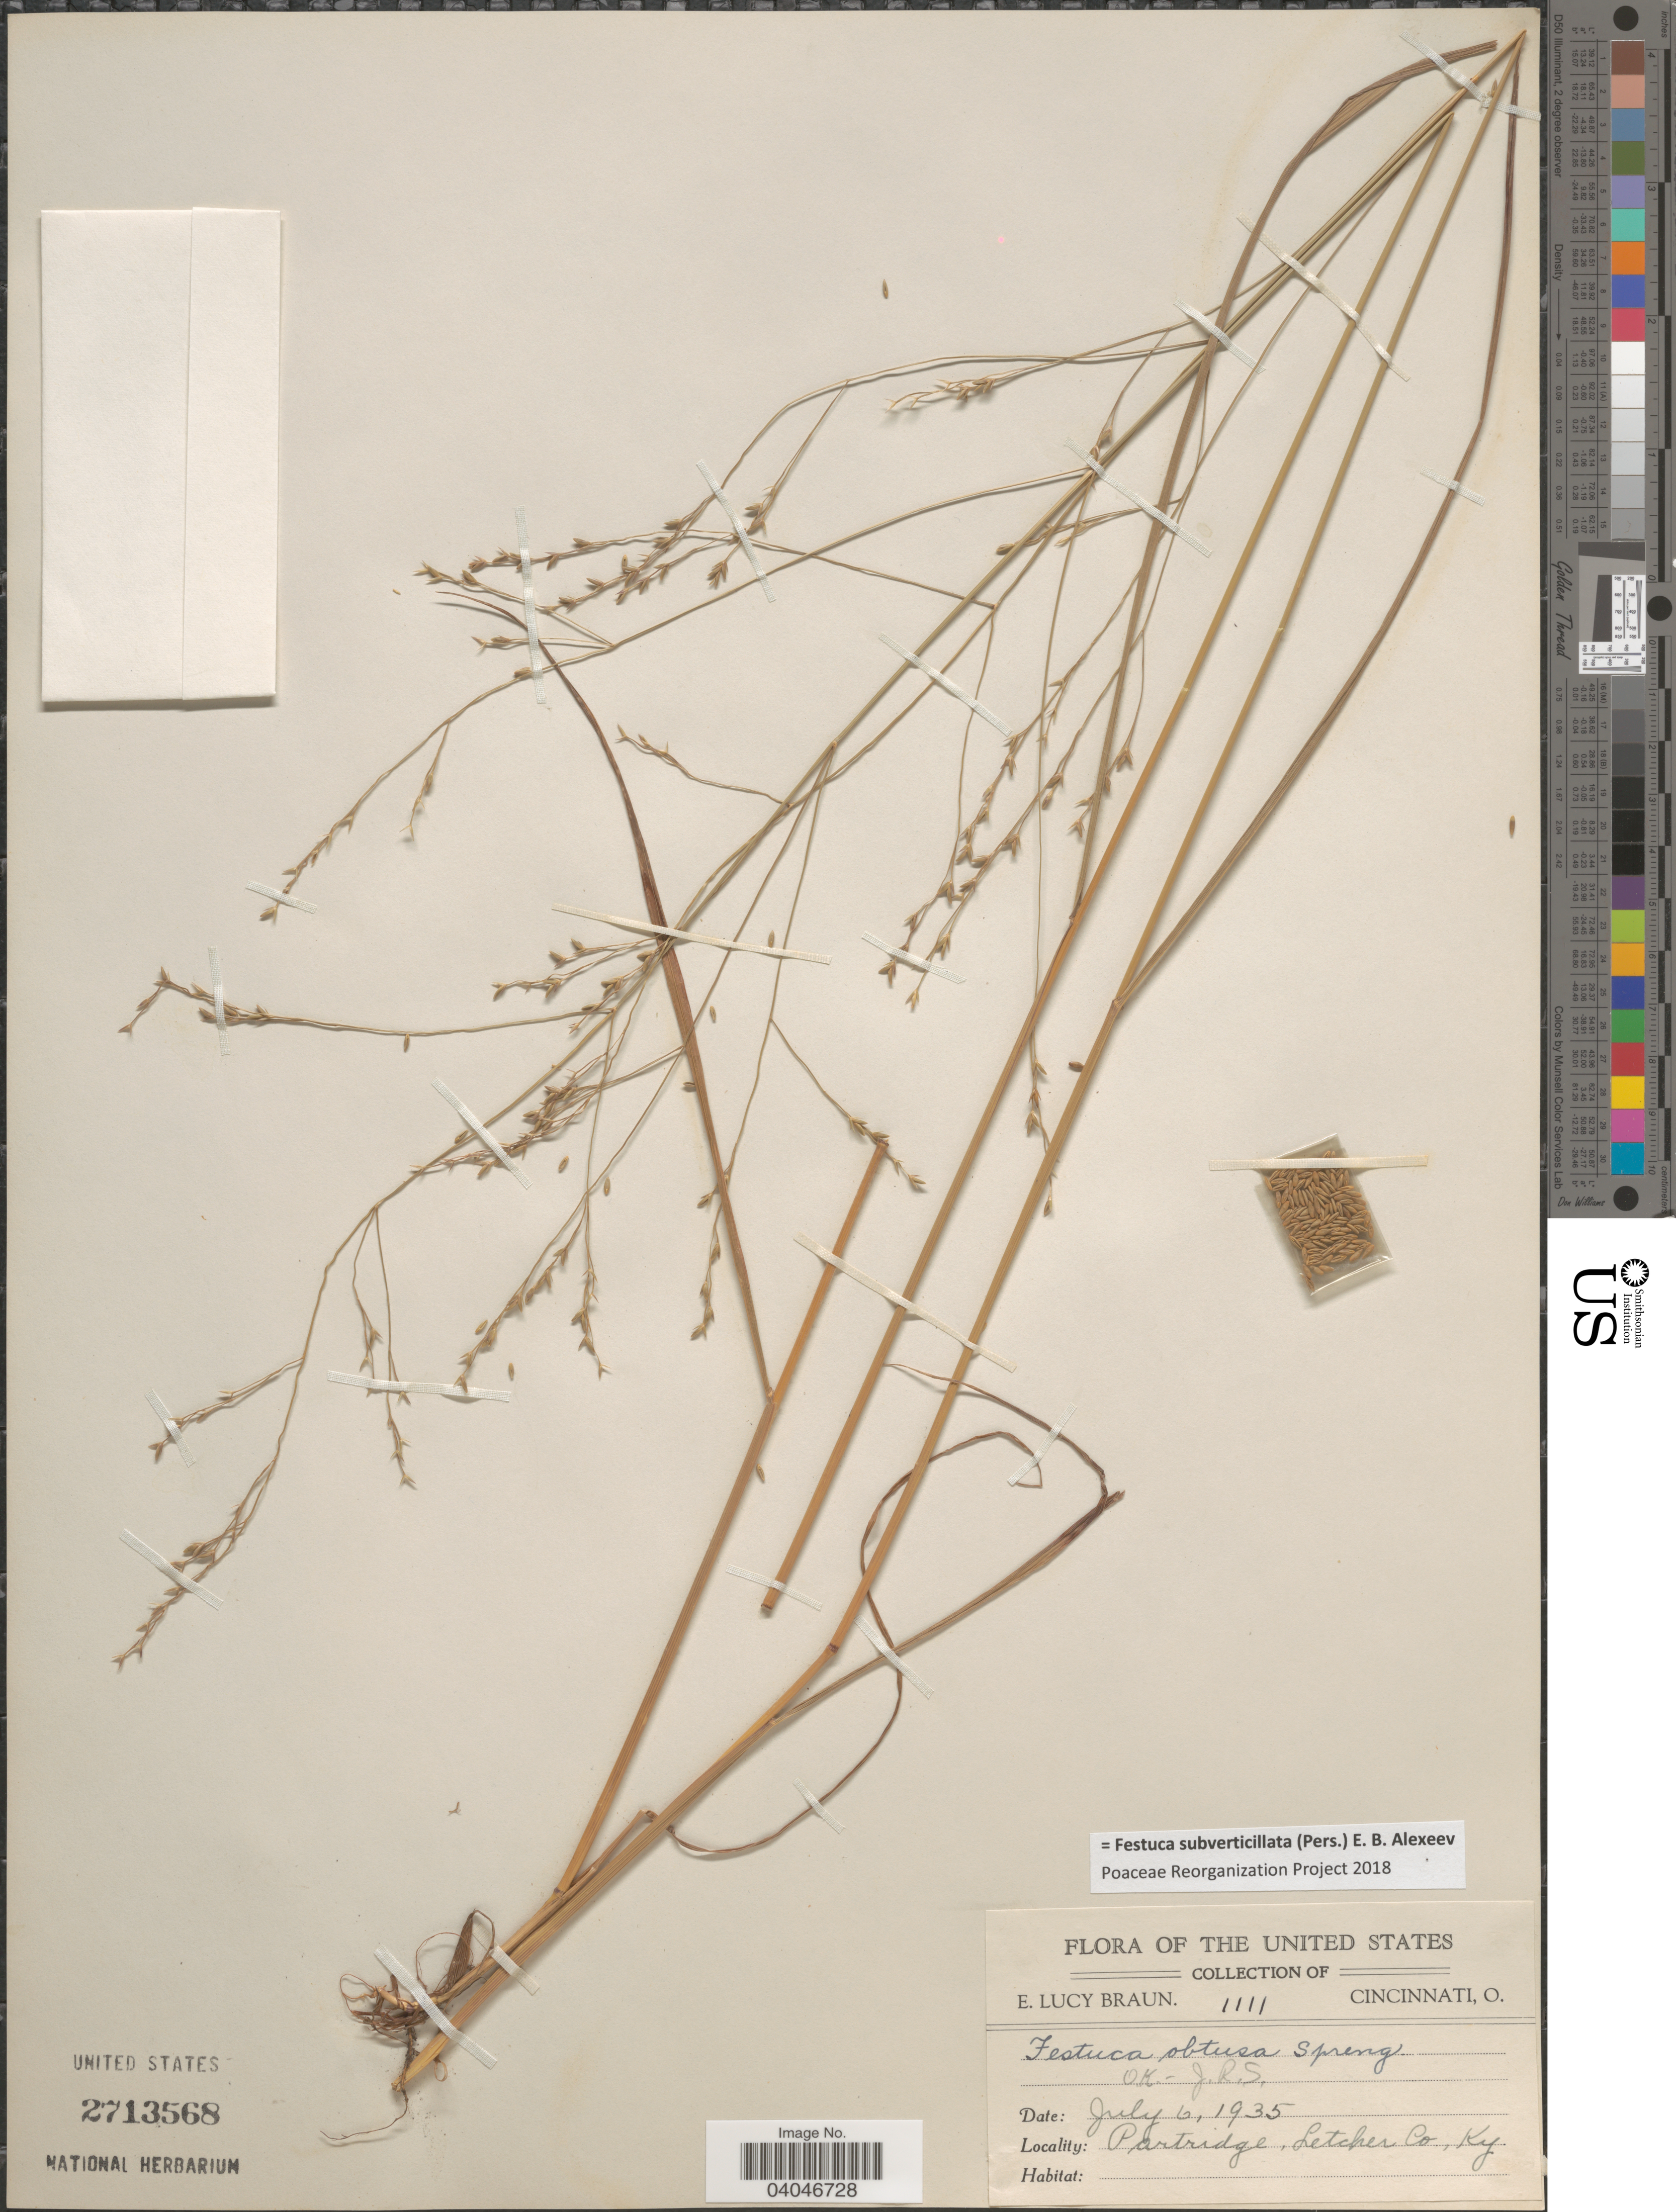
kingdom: Plantae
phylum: Tracheophyta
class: Liliopsida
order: Poales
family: Poaceae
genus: Festuca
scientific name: Festuca subverticillata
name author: (Pers.) E.B. Alexeev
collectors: E. L. Braun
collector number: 1111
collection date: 1935-07-06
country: United States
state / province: Kentucky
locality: Partridge, Leetcher Co.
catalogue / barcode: US 2713568